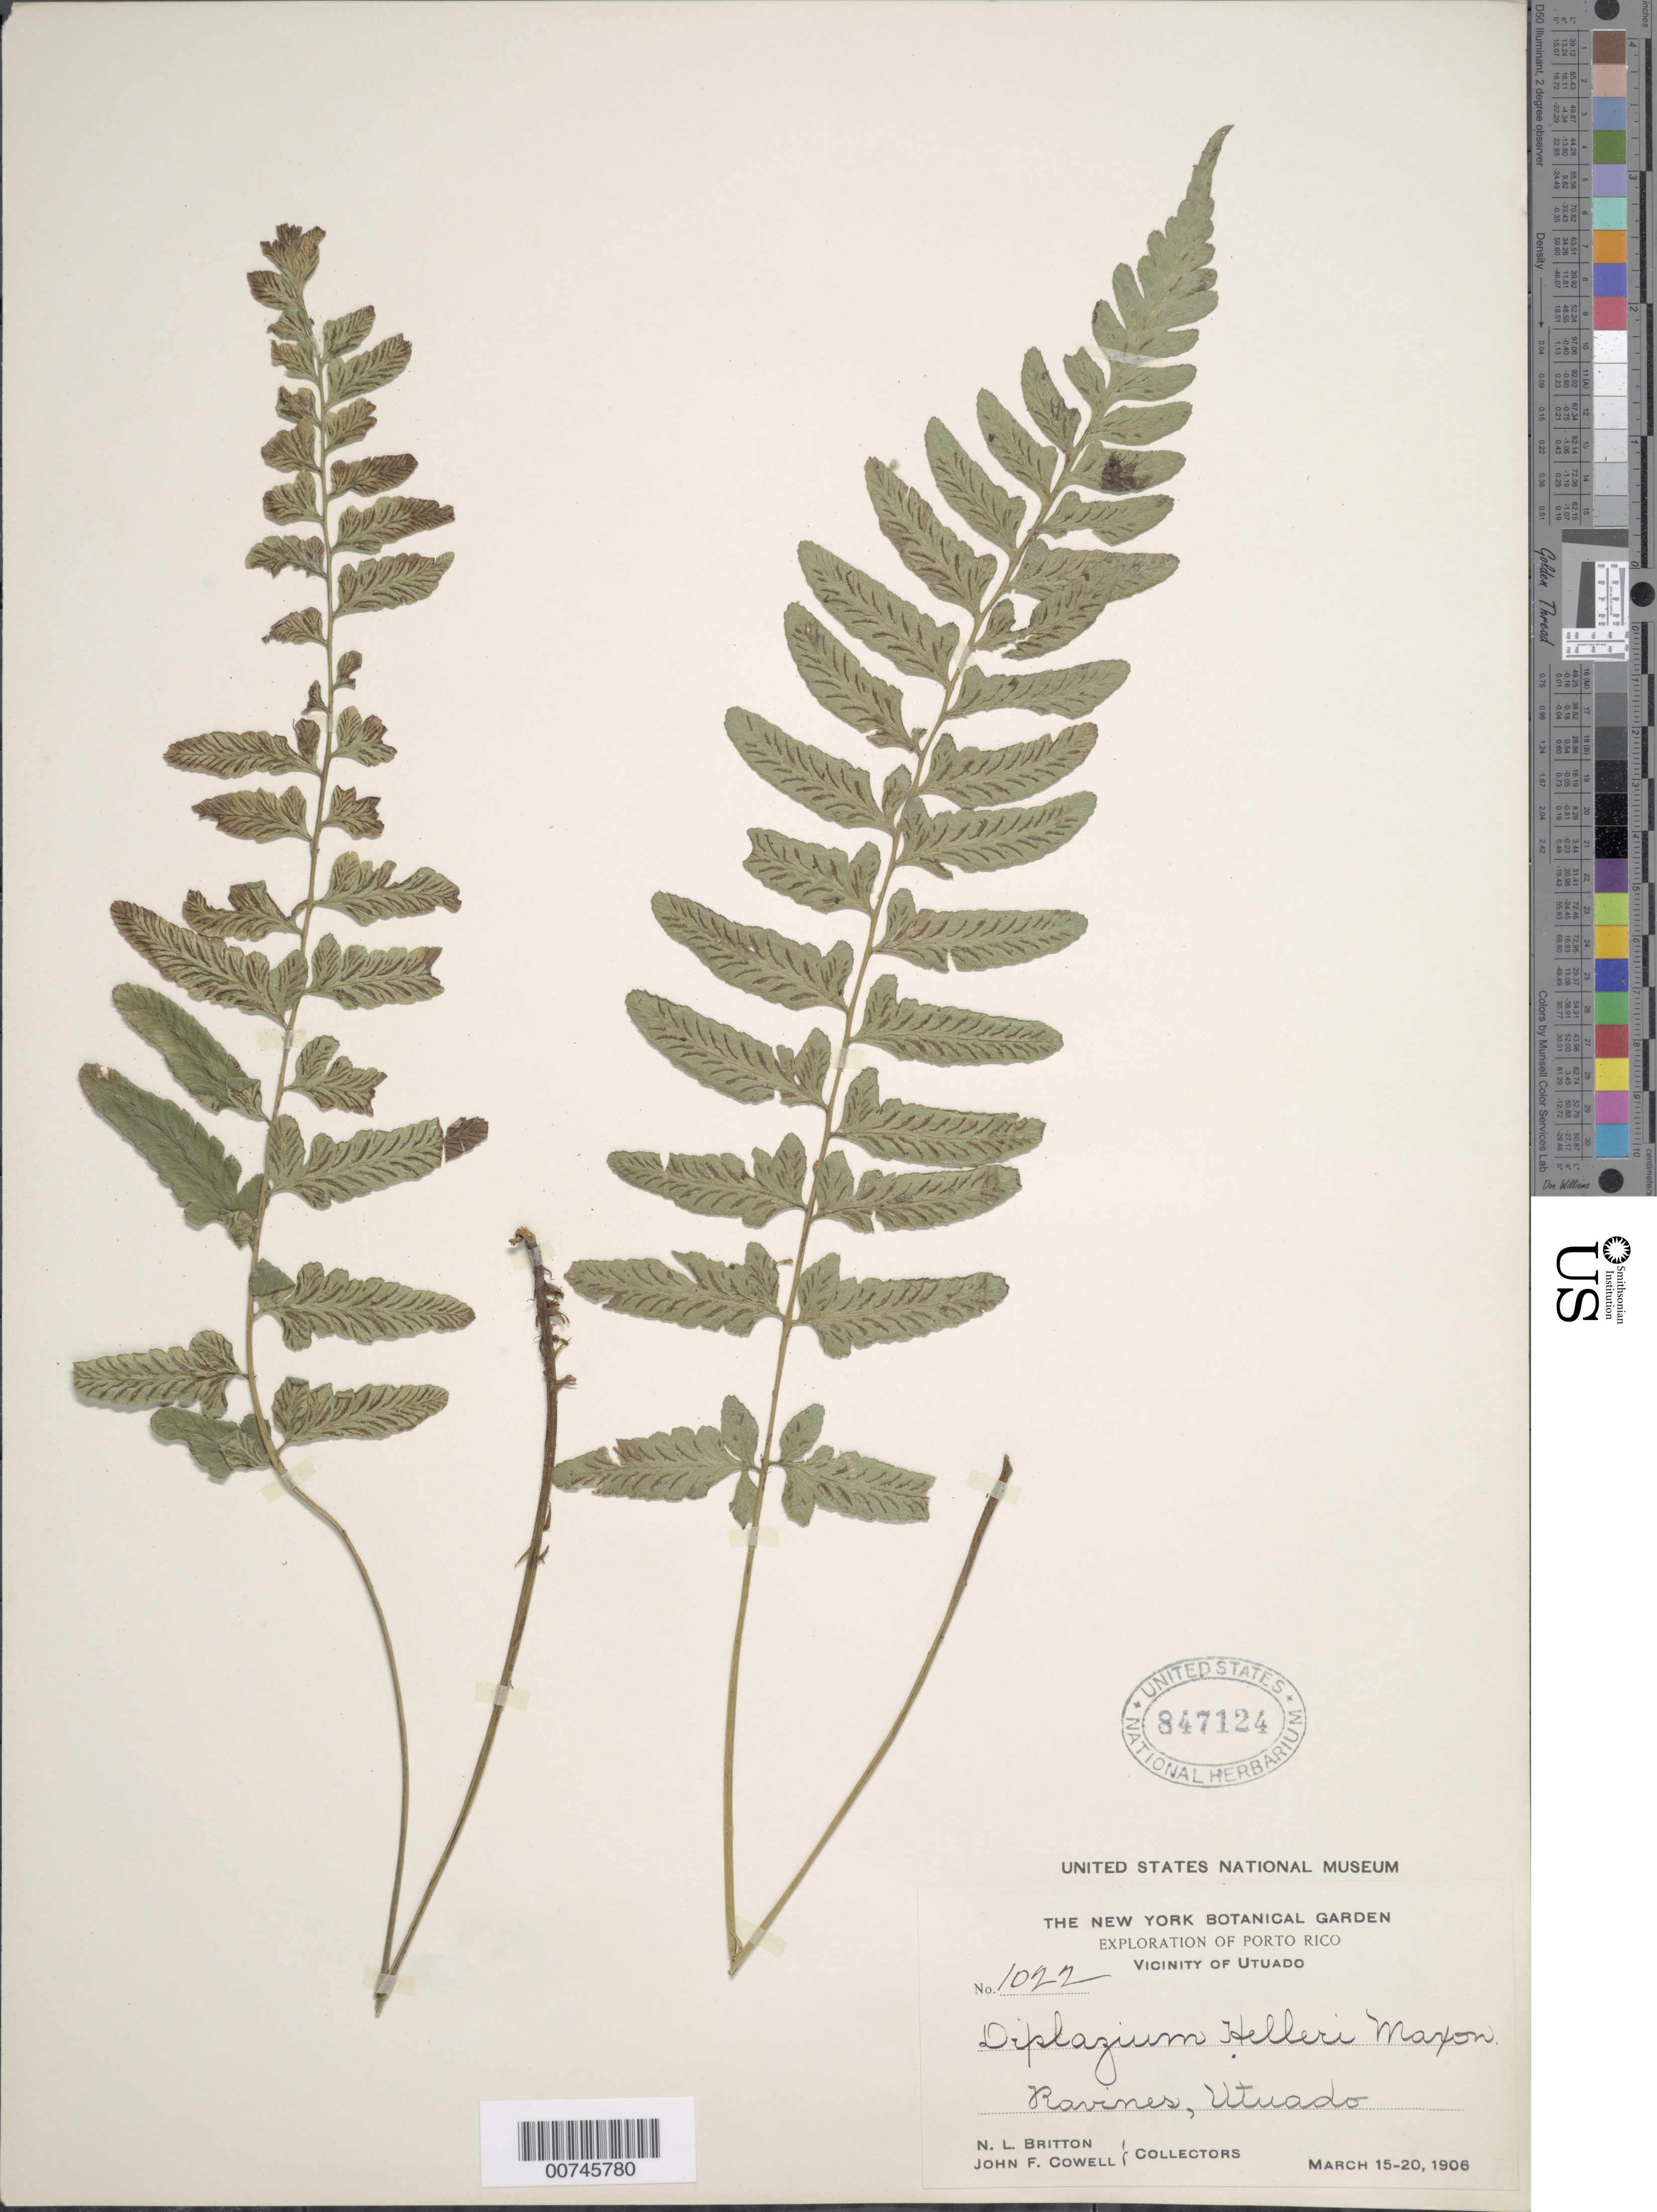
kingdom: Plantae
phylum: Tracheophyta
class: Polypodiopsida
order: Polypodiales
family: Athyriaceae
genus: Diplazium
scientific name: Diplazium unilobum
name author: (Poir.) Hieron.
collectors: N. Britton & J. F. Cowell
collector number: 1022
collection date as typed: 15 Mar 1906 to 20 Mar 1906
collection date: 1906-03-15/1906-03-20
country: Puerto Rico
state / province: Utuado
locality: Vicinity of Utuado.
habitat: Ravines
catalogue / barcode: US 847124